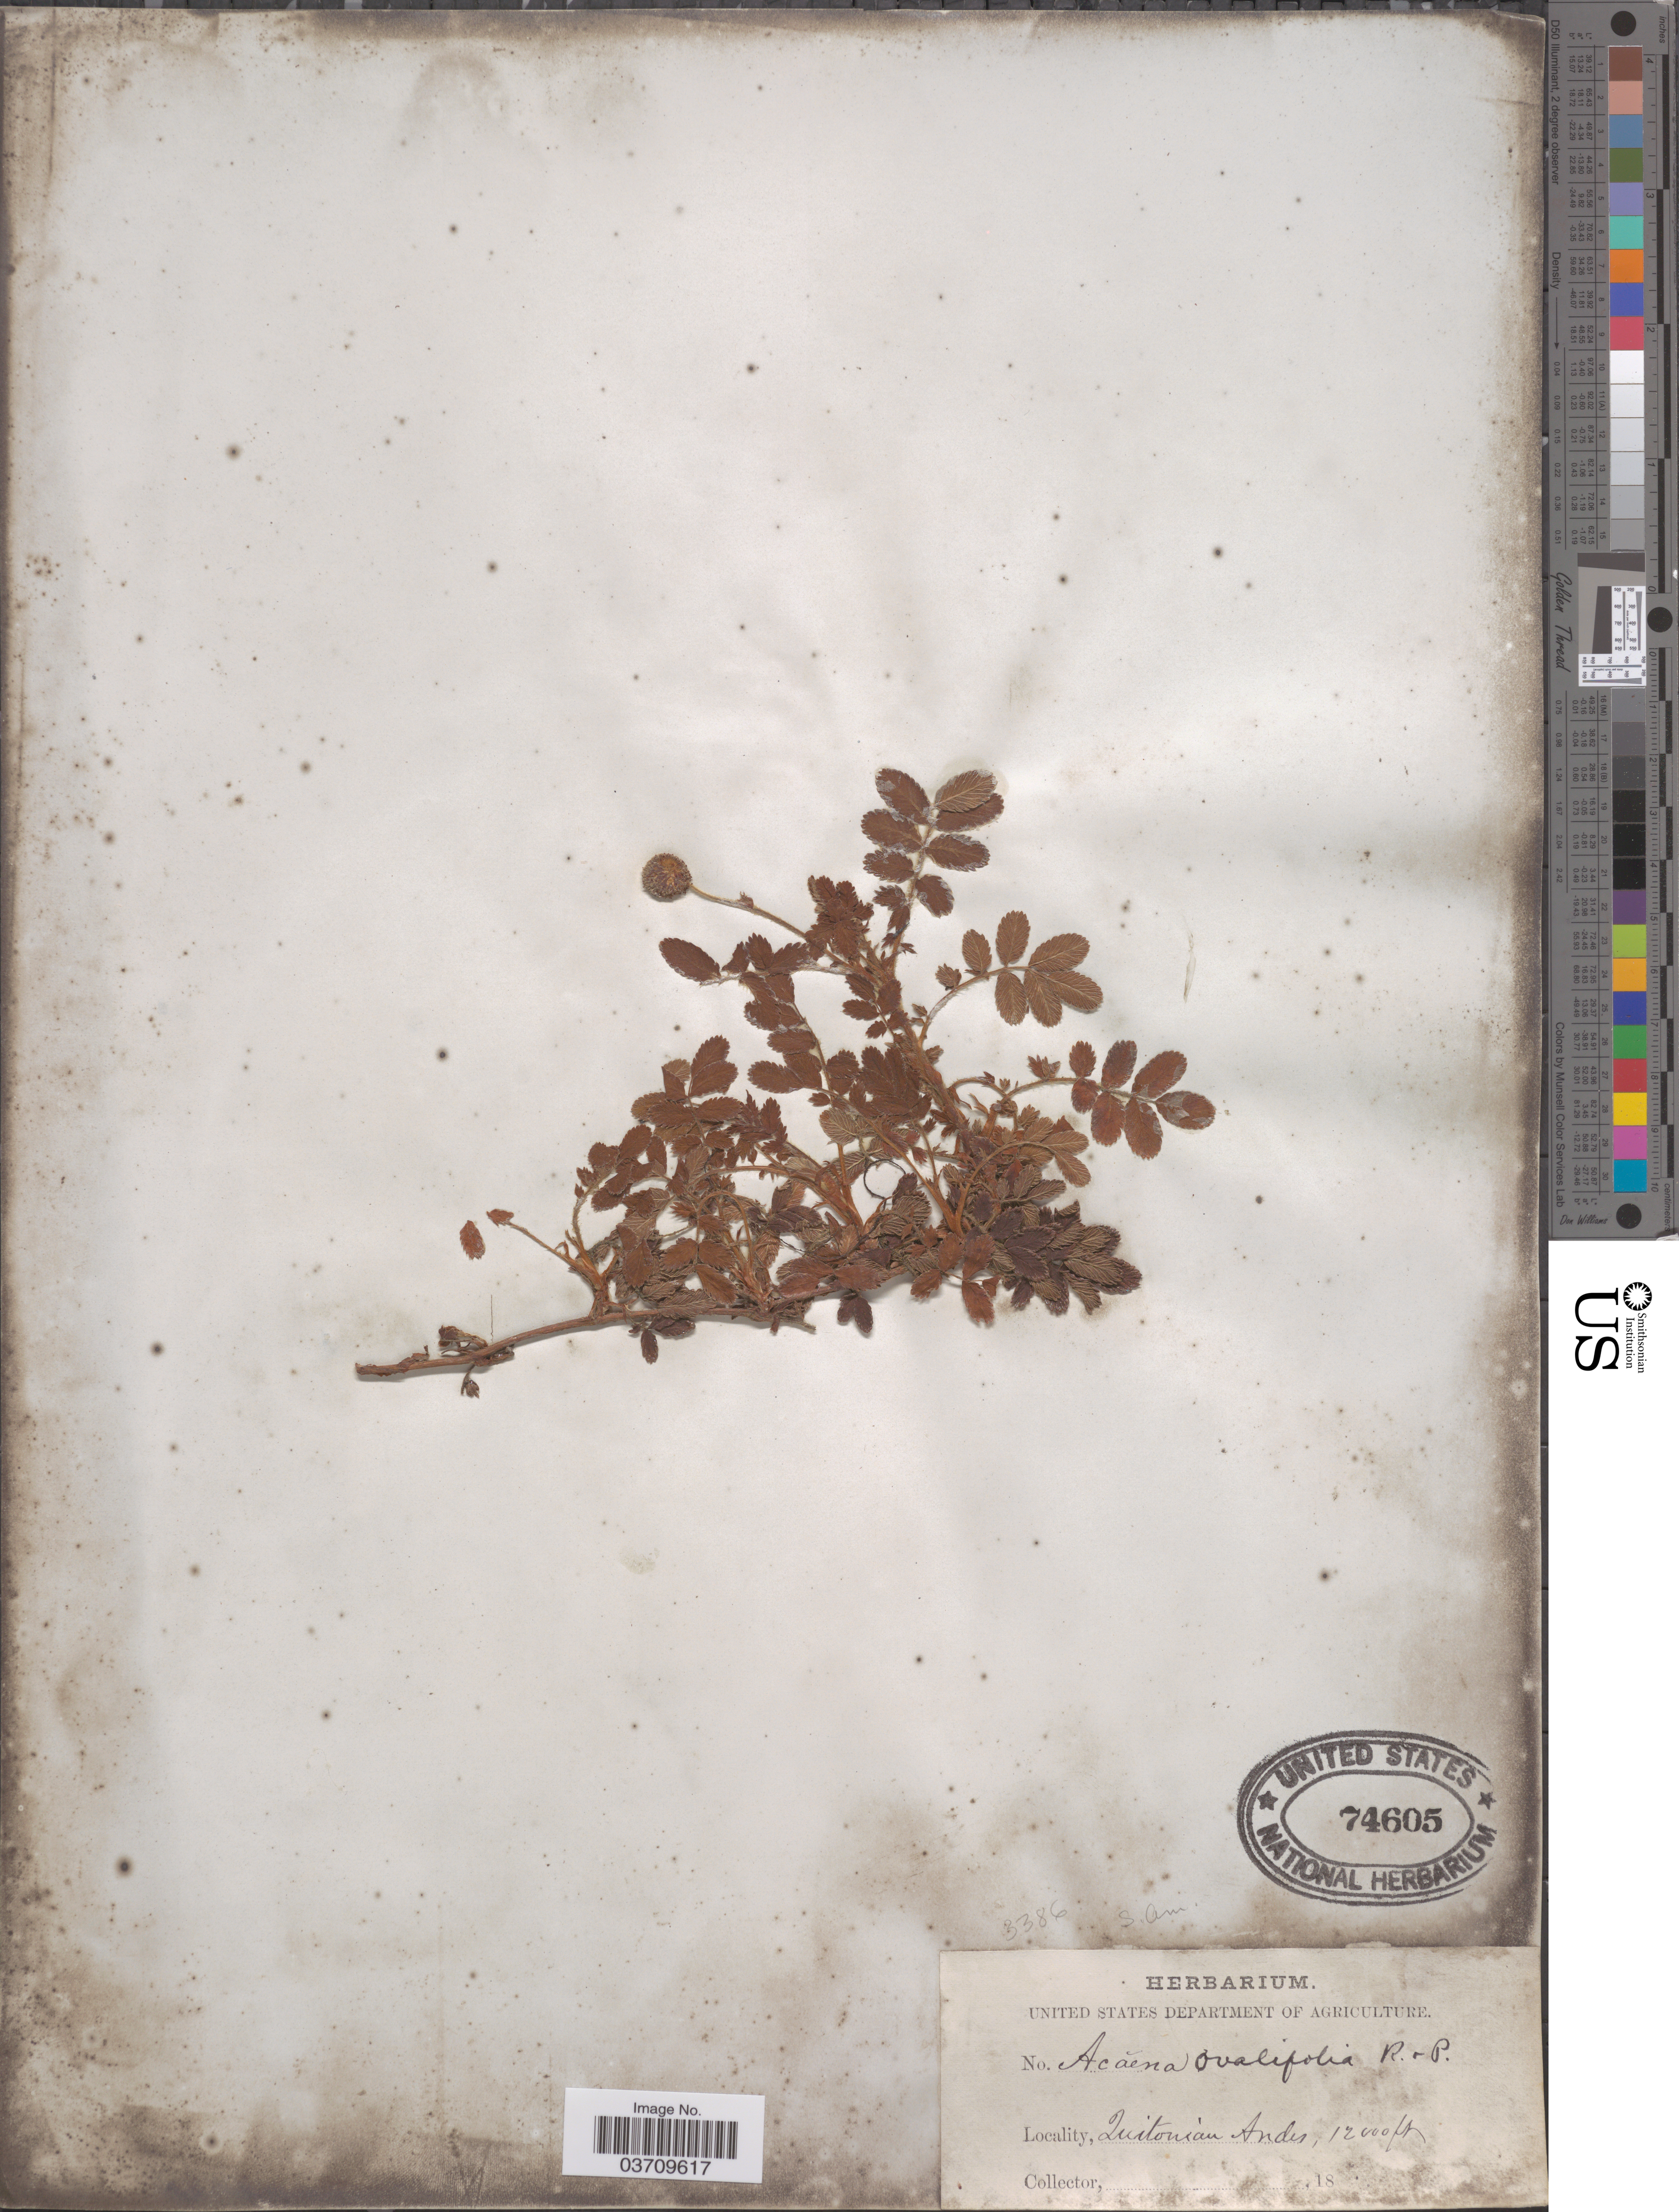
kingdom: Plantae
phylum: Tracheophyta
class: Magnoliopsida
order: Rosales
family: Rosaceae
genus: Acaena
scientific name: Acaena ovalifolia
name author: Ruiz & Pav.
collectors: Facchini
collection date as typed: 18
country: Ecuador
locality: Quitonian Andes. S. Am.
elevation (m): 3658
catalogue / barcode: US 74605